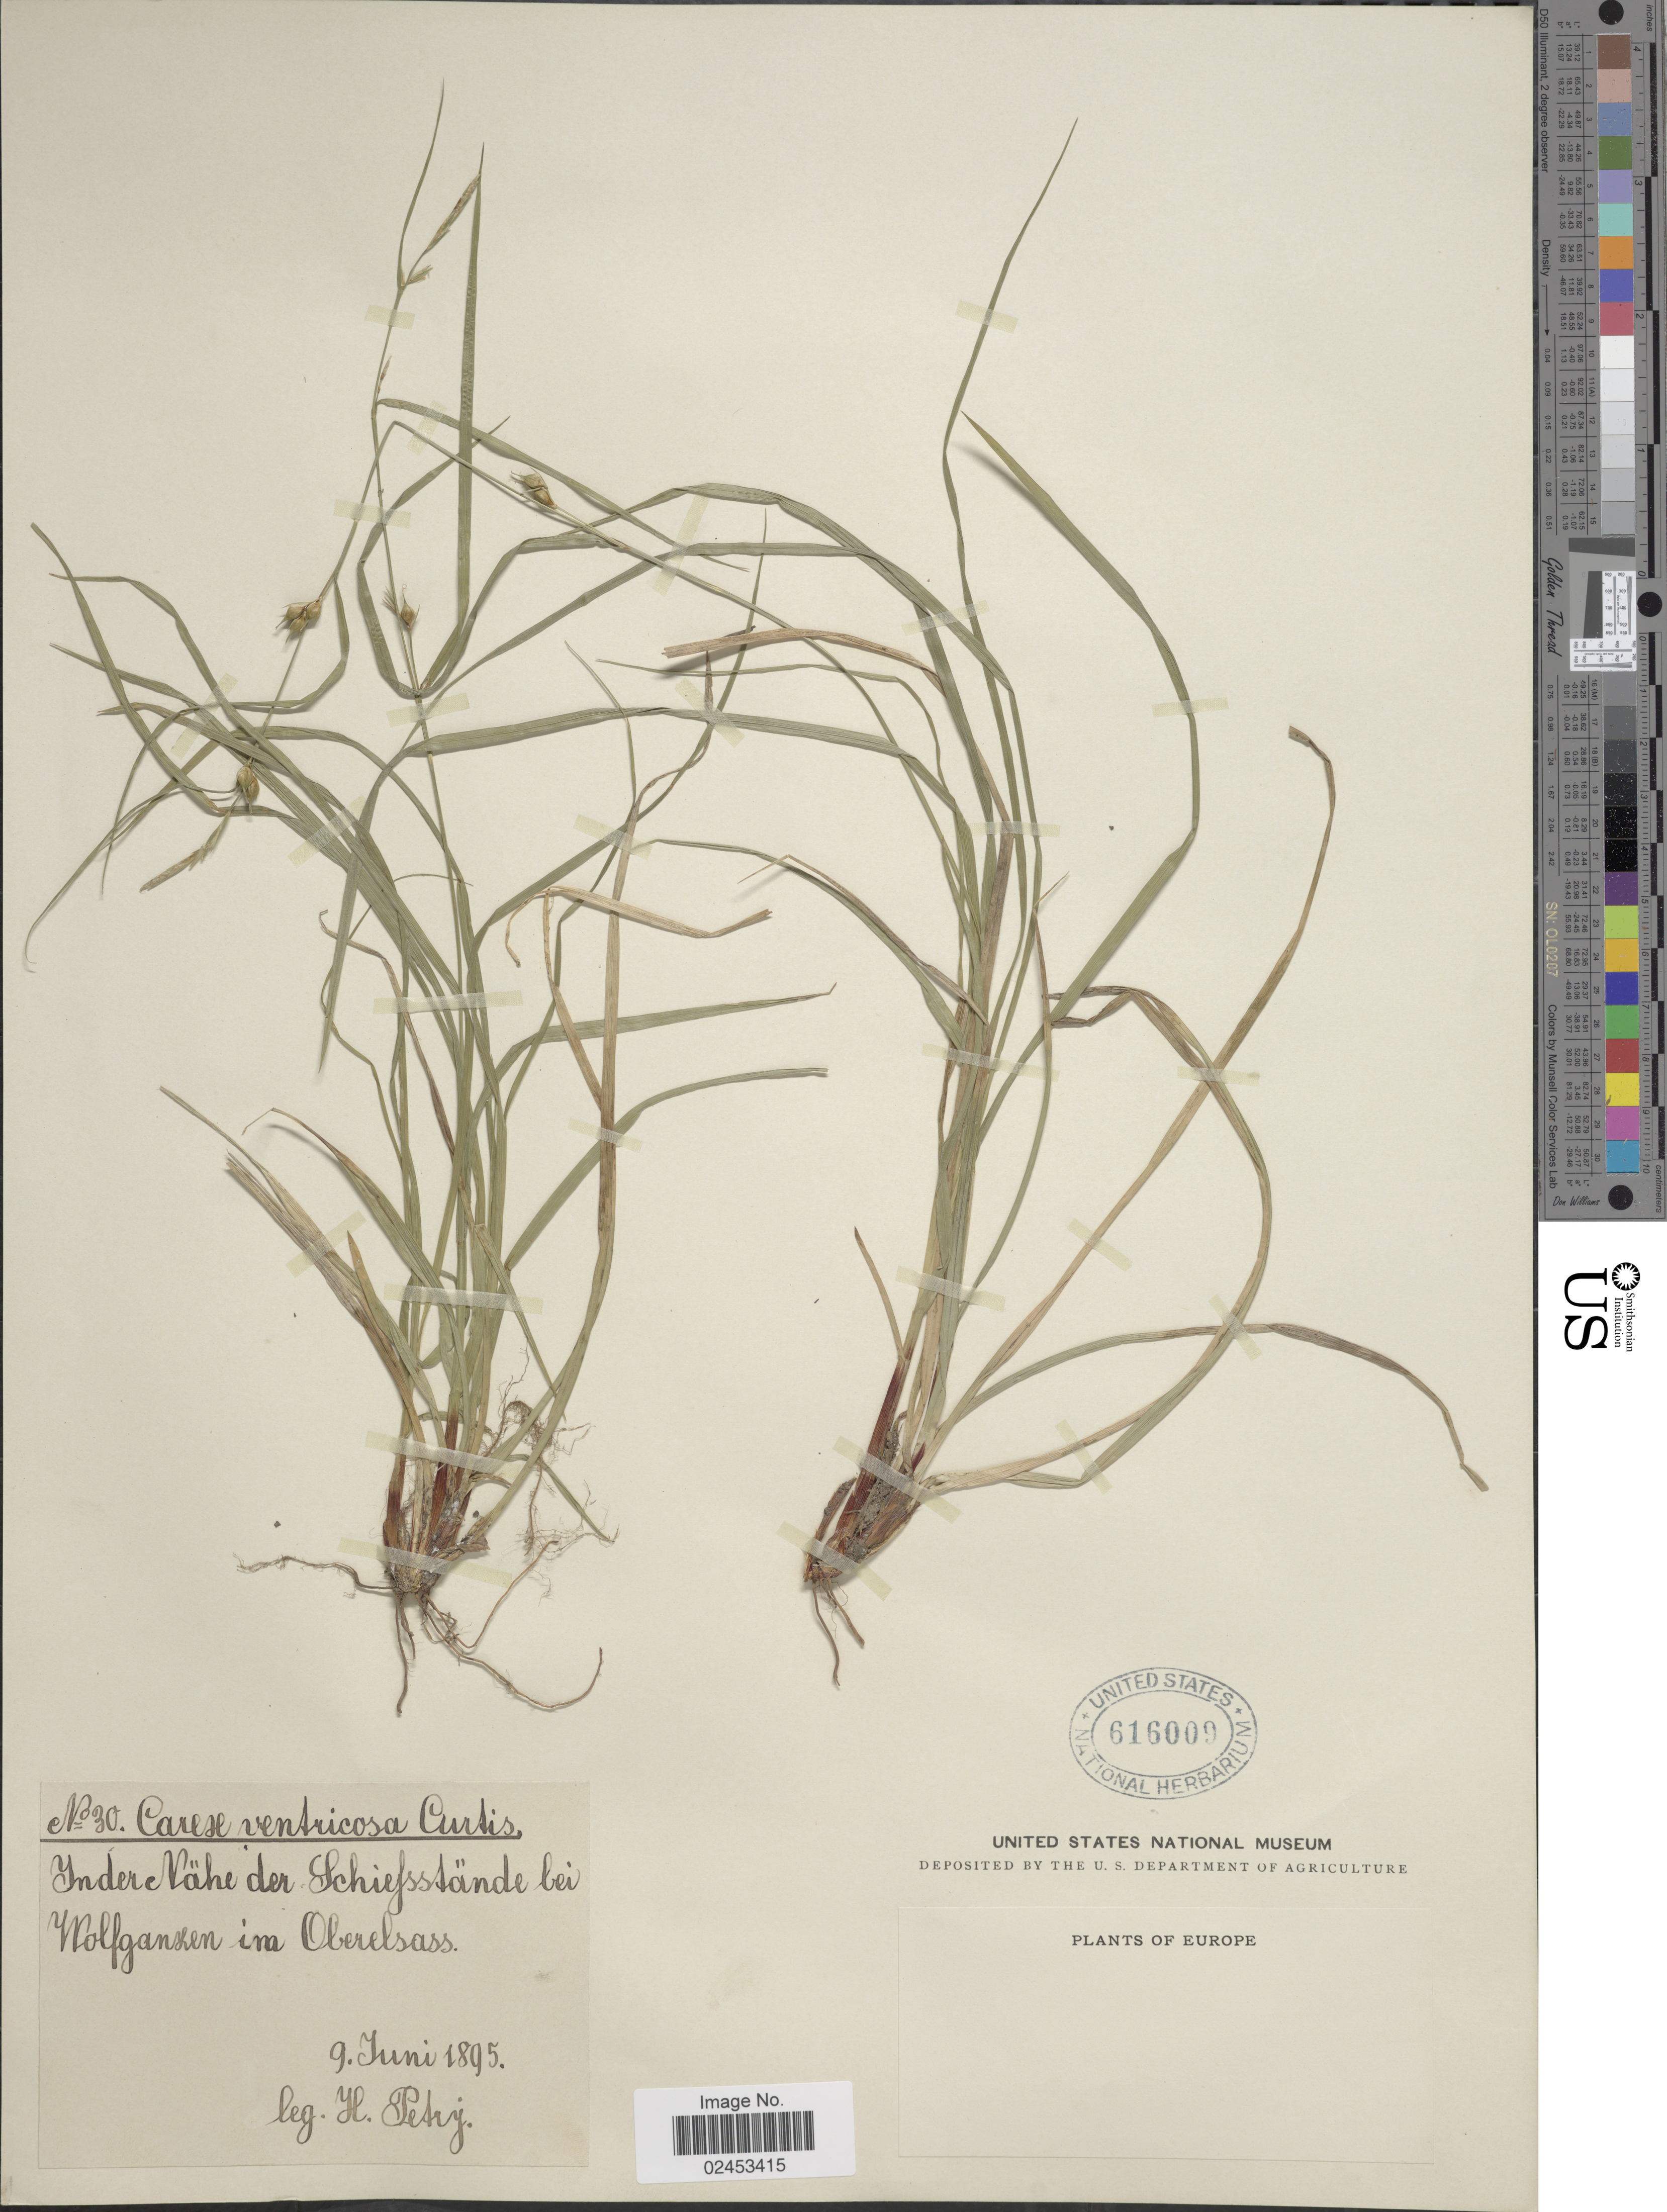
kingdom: Plantae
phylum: Tracheophyta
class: Liliopsida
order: Poales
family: Cyperaceae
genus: Carex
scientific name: Carex depauperata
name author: Curtis ex Woodw.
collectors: H. Petry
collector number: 30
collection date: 1895-06-09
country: Germany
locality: In der Nähe der Schiefsstände bei Wolfganzen im Oberelsass, Europe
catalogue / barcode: US 616009